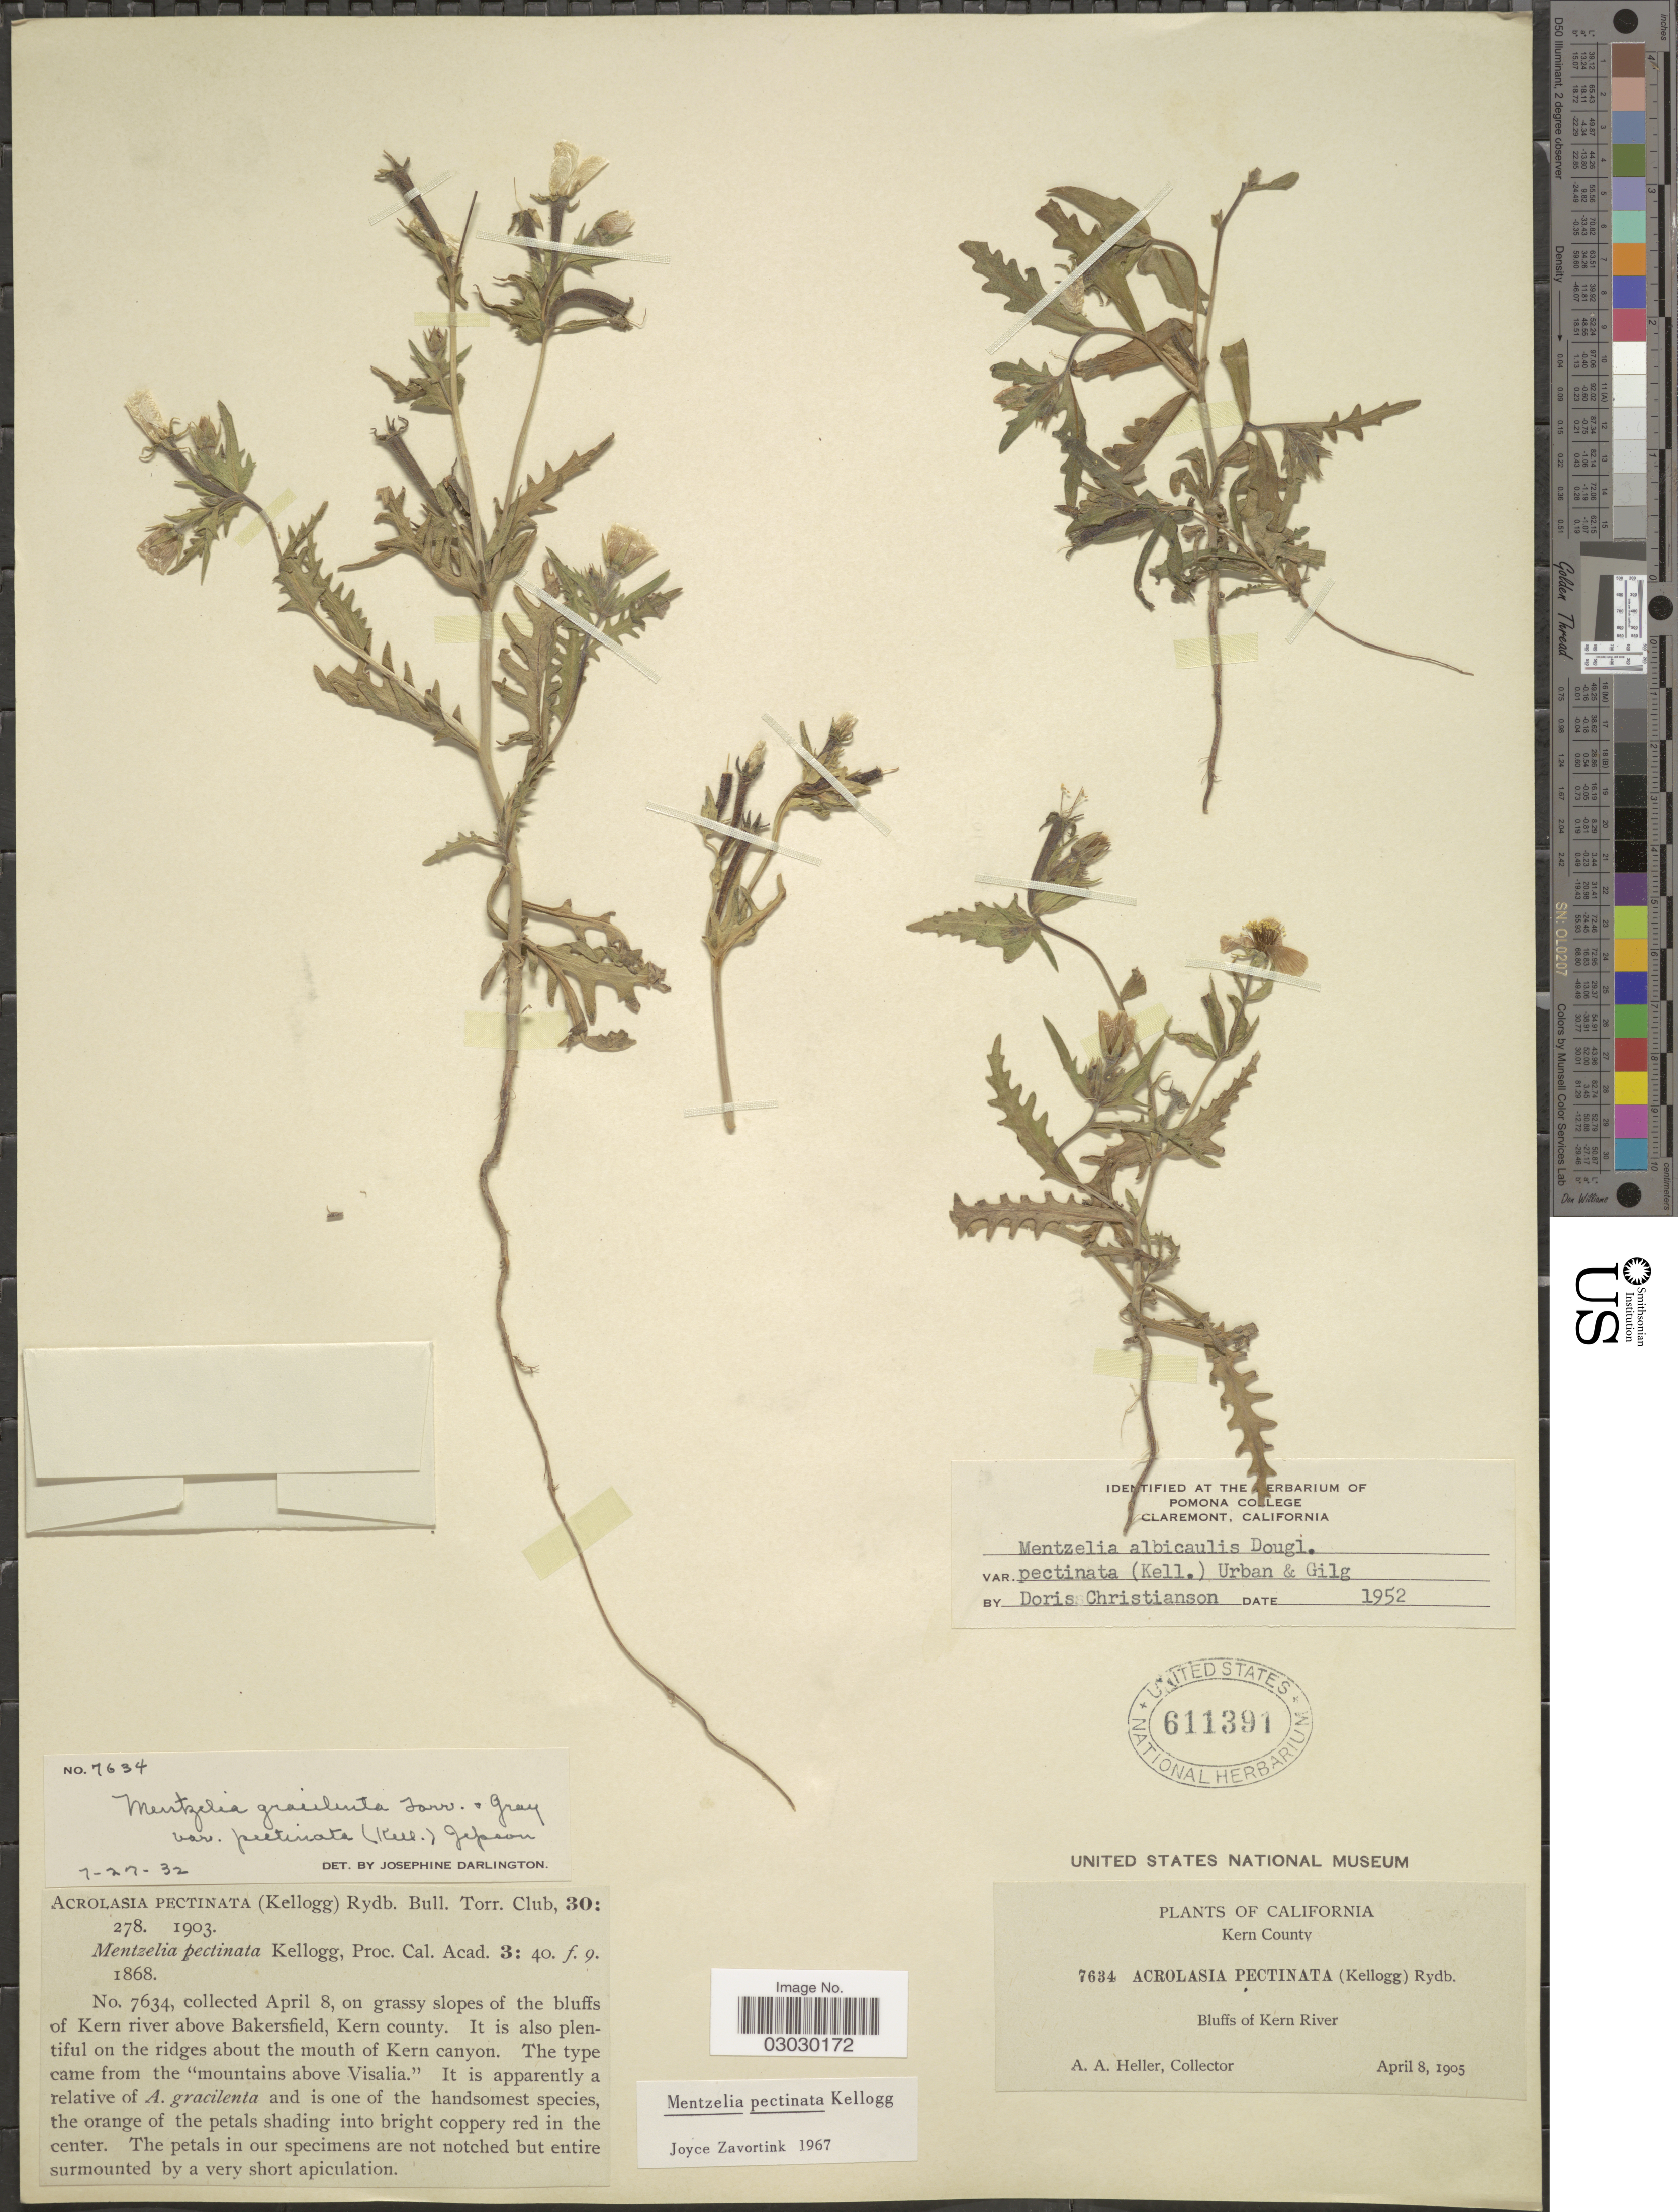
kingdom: Plantae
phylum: Tracheophyta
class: Magnoliopsida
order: Cornales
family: Loasaceae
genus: Mentzelia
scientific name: Mentzelia pectinata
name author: Kellogg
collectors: A. A. Heller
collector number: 7634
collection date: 1905-04-08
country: United States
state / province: California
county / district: Kern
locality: Kern County, Bluffs of Kern River, on grassy slopes of the bluffs of Kern river above Bakersfield, Kern County, It is also plentiful on the ridges about the mouth of Kern canyon.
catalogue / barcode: US 611391